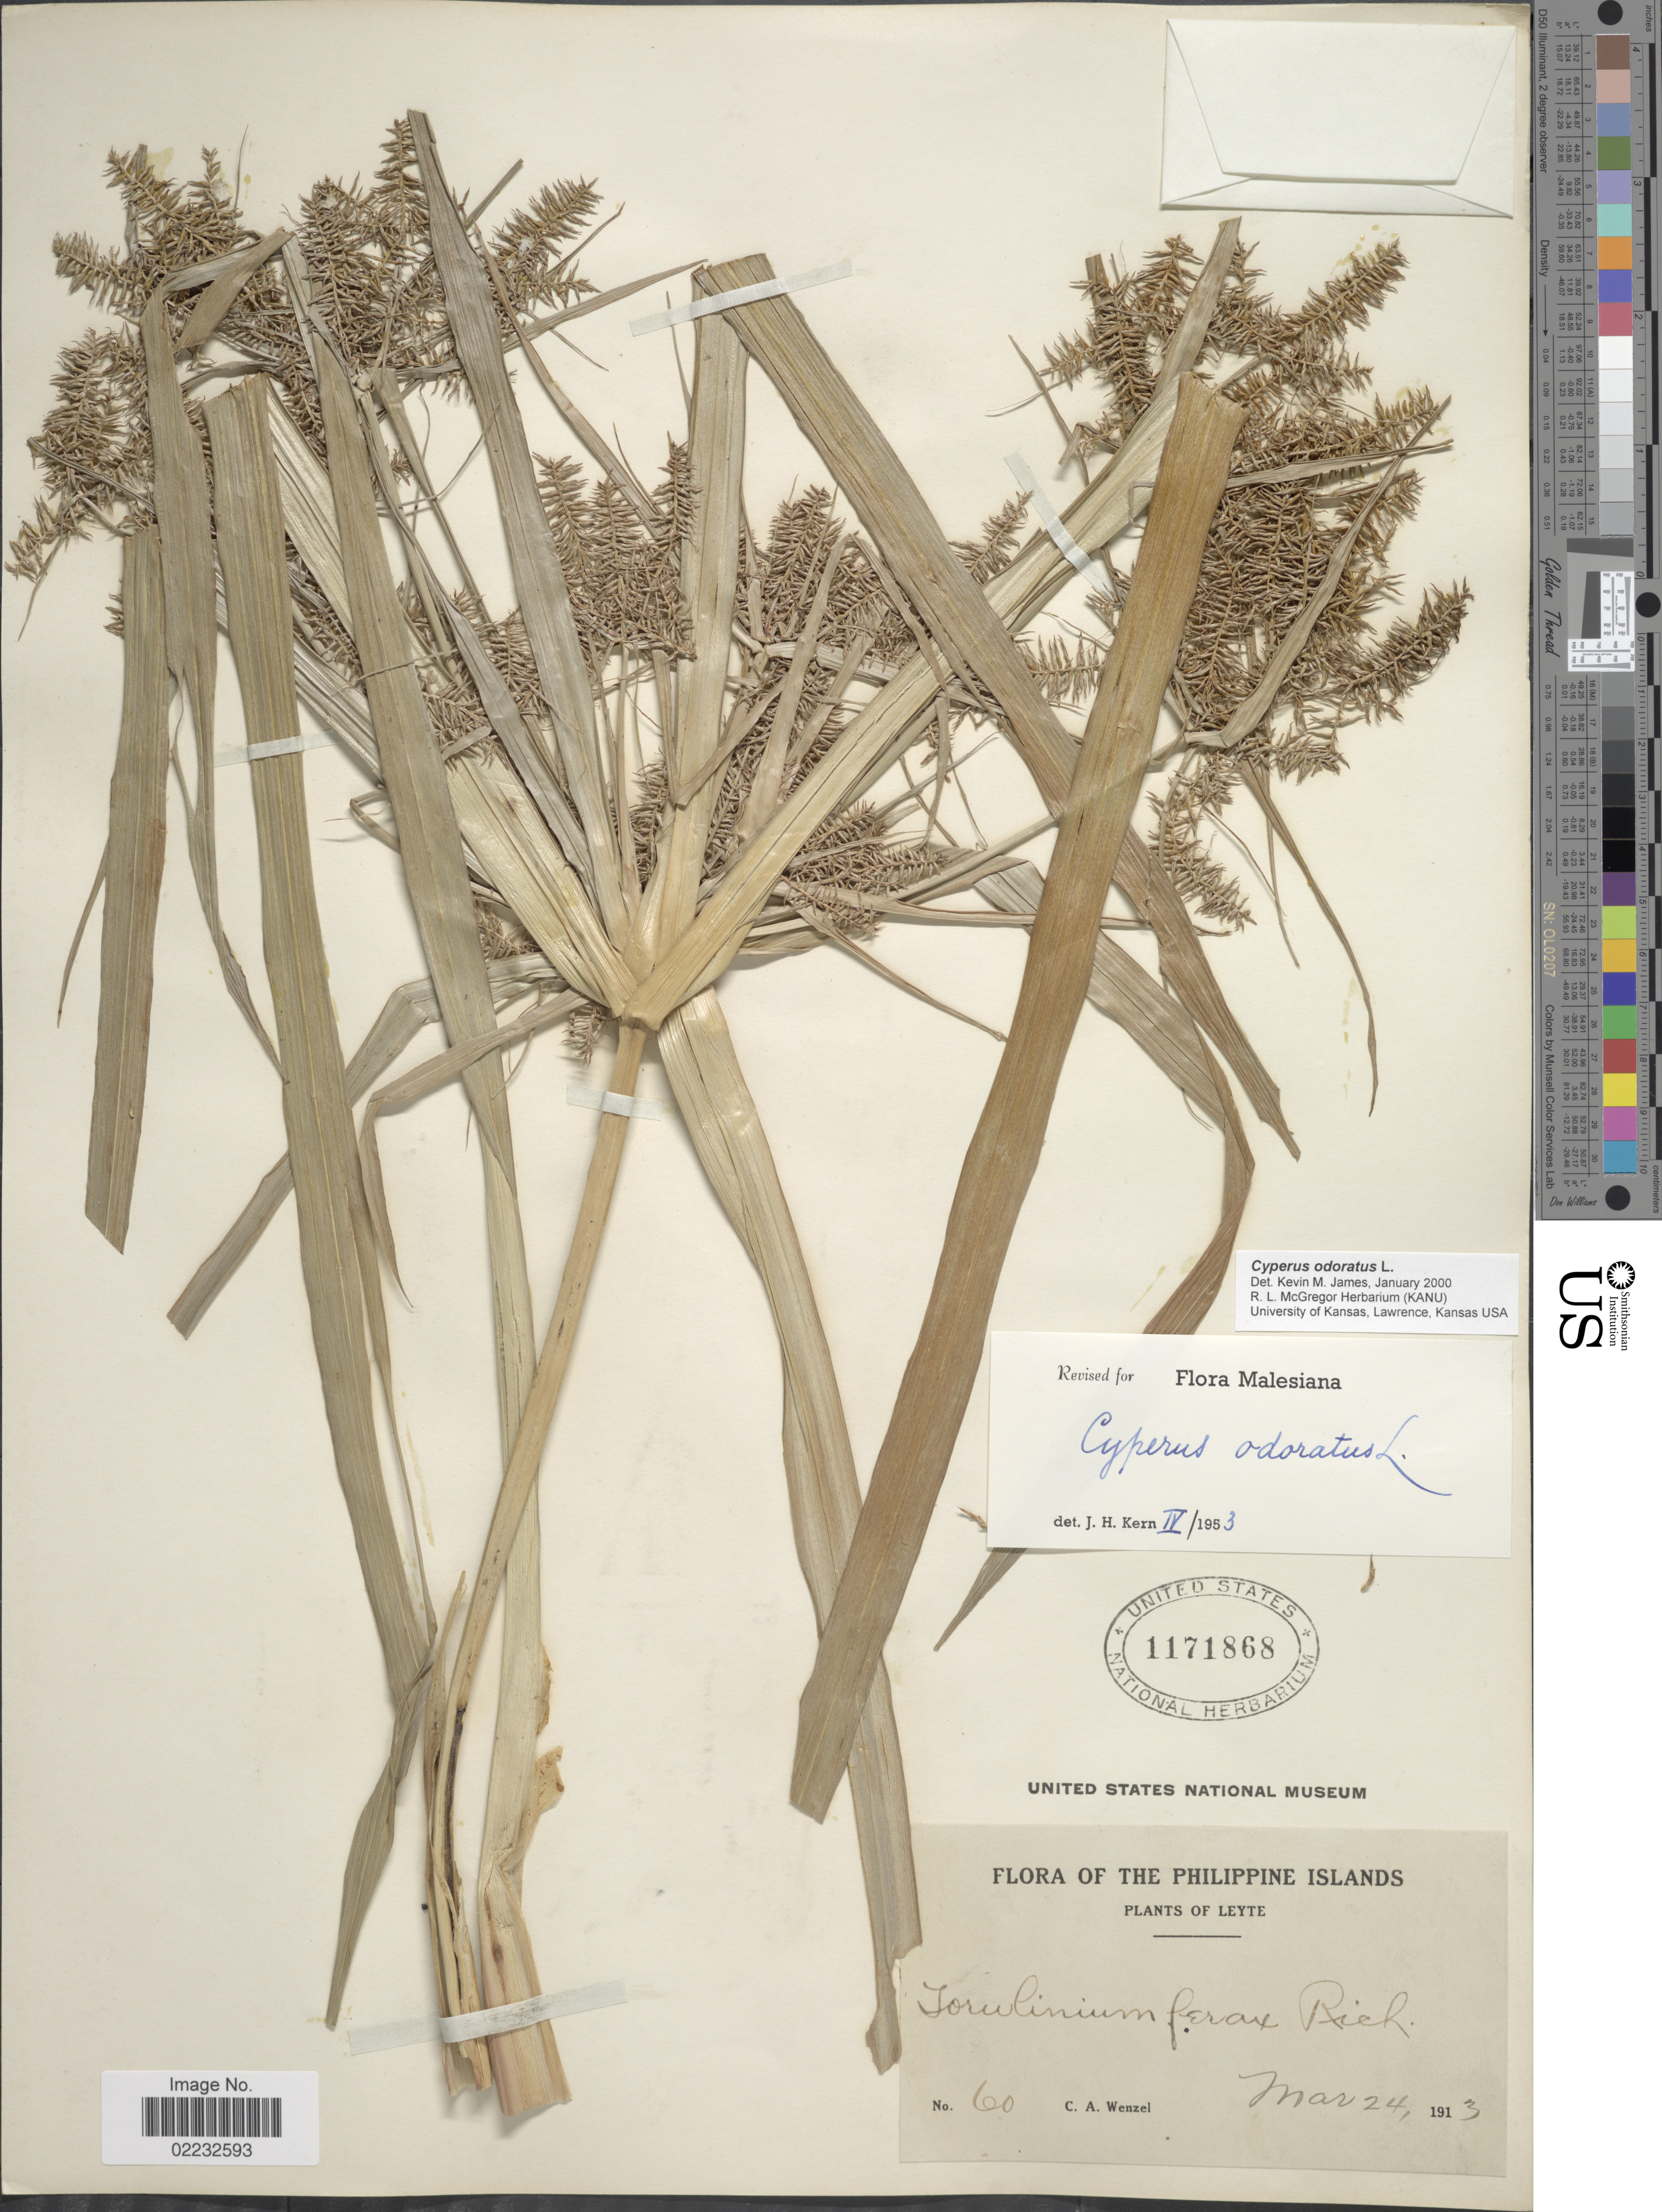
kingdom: Plantae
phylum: Tracheophyta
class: Liliopsida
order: Poales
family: Cyperaceae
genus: Cyperus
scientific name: Cyperus odoratus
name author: L.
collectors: C. Wenzel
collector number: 60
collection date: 1913-03-24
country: Philippines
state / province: Eastern Visayas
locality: Leyte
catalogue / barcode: US 1171868